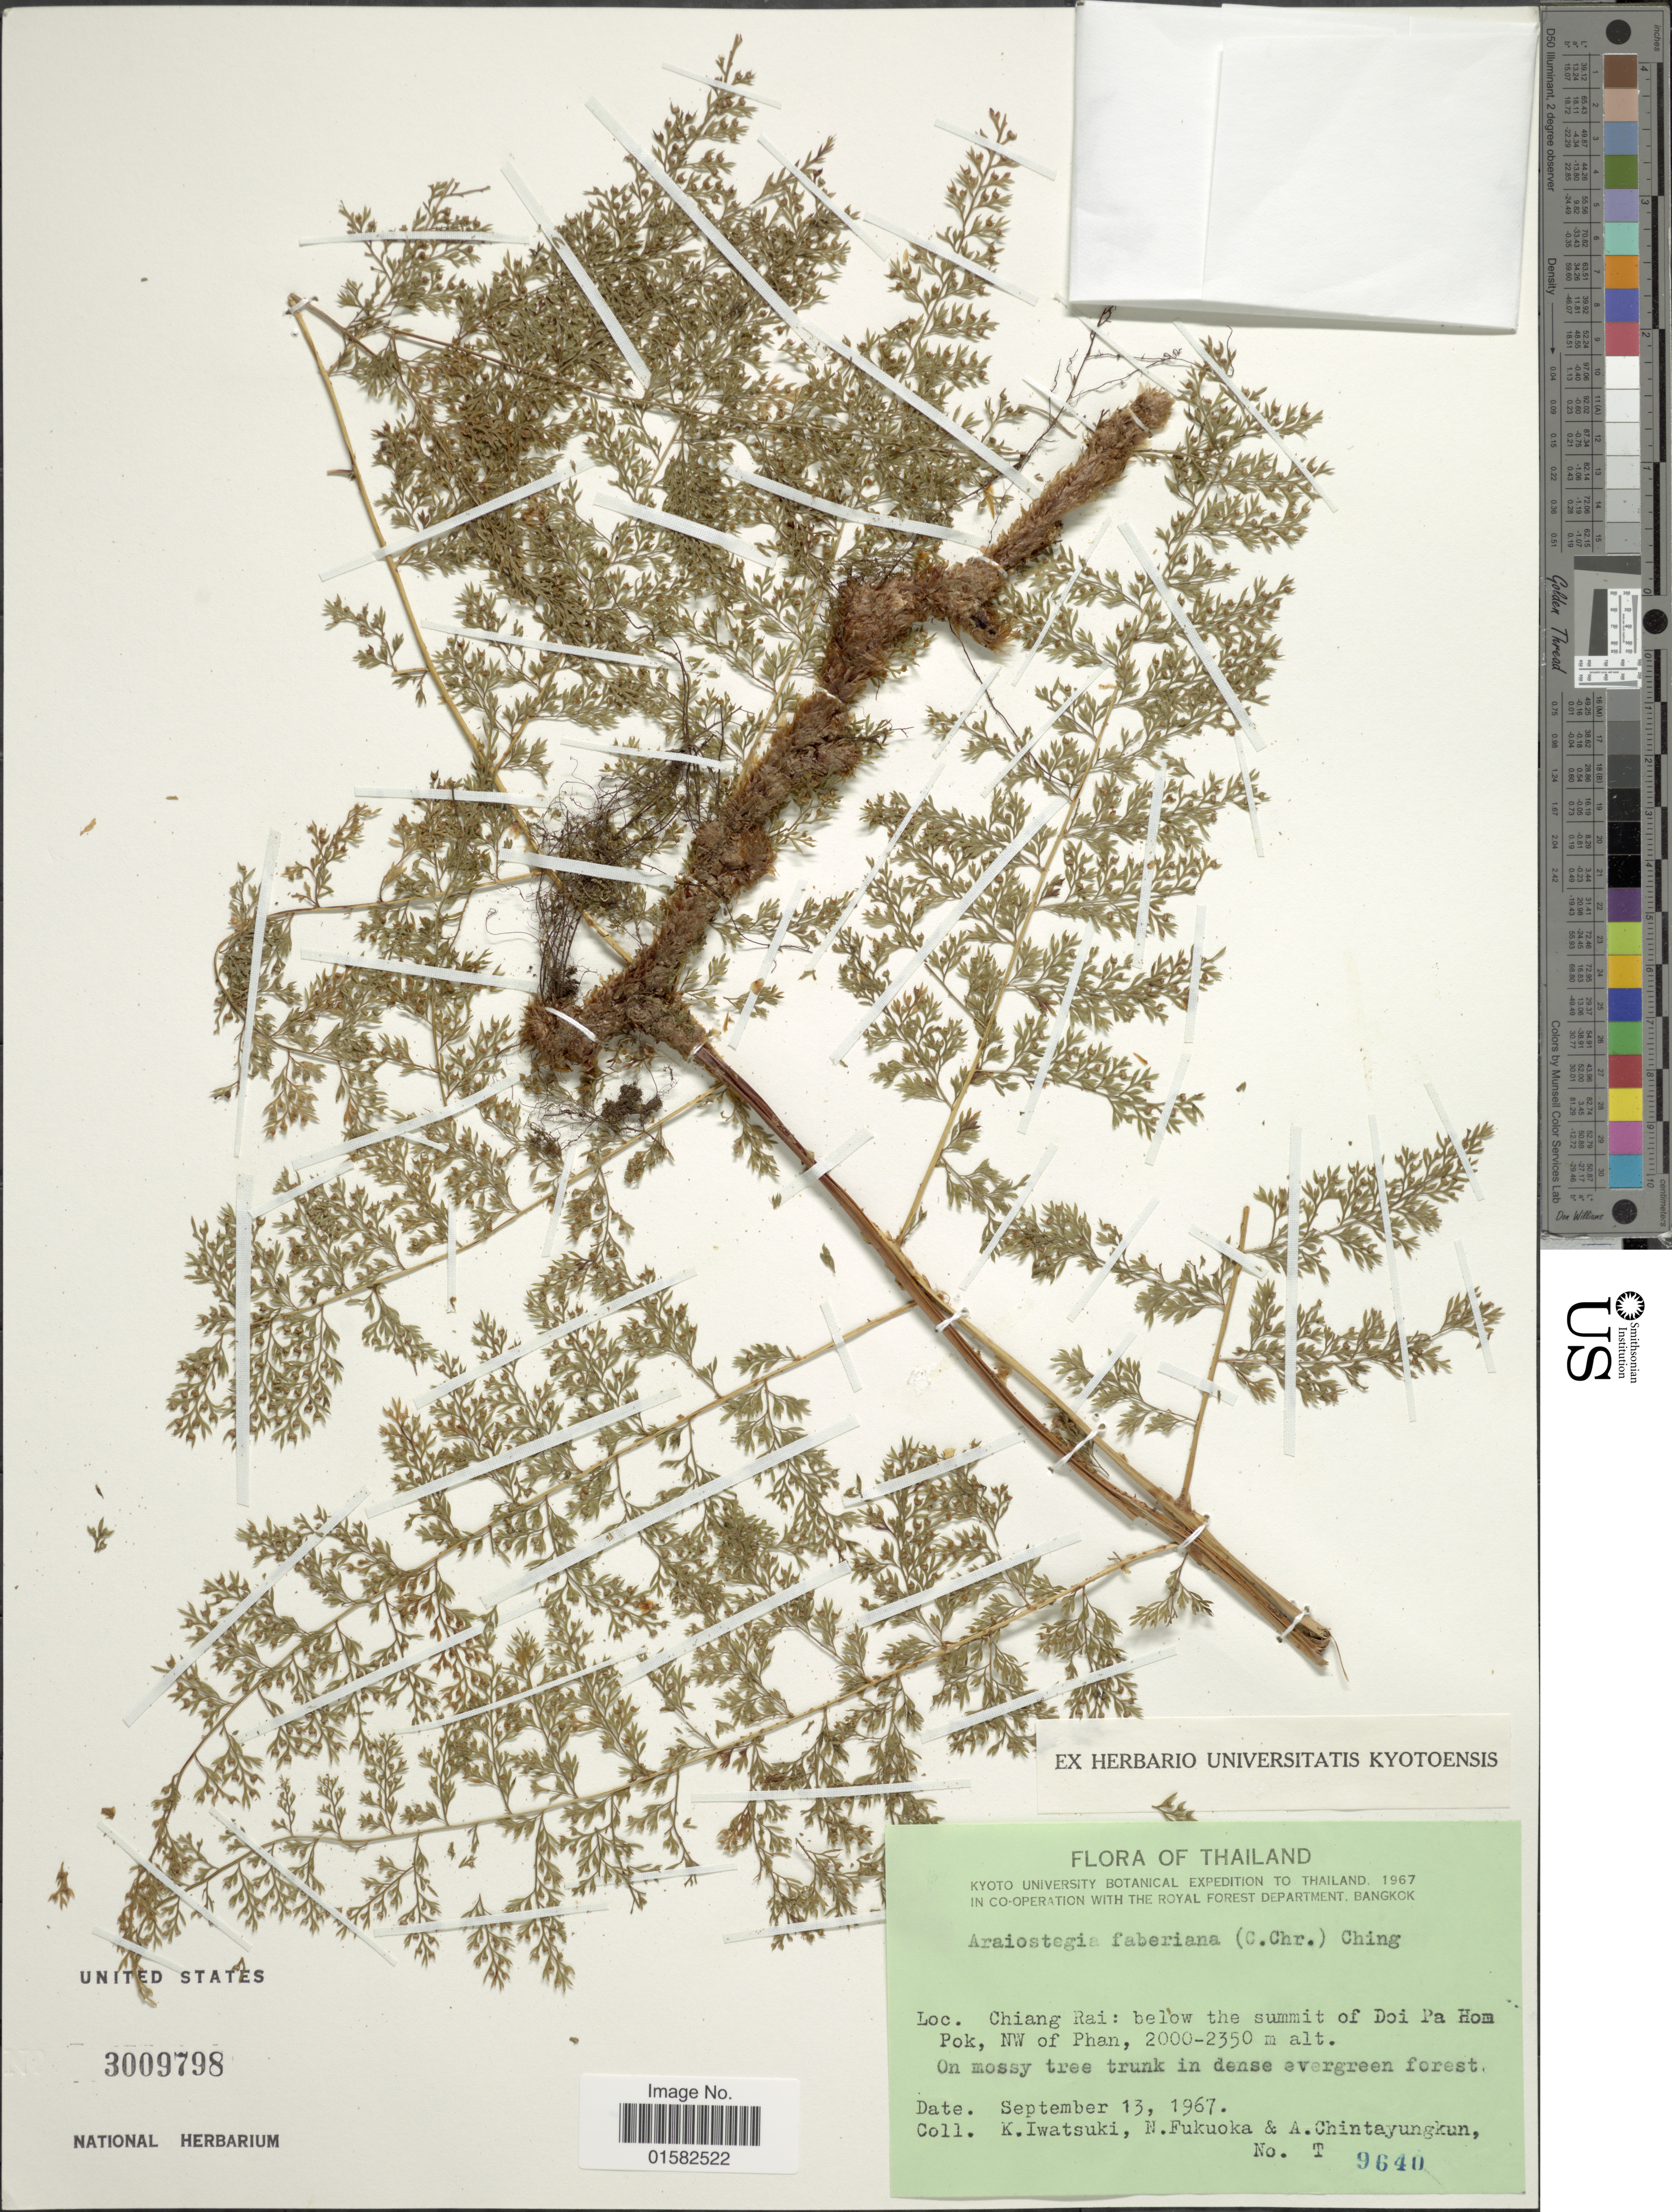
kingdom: Plantae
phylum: Tracheophyta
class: Polypodiopsida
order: Polypodiales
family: Davalliaceae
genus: Araiostegiella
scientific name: Araiostegiella faberiana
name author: (C. Chr.) M. Kato & Tsutsumi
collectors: K. Iwatsuki, N. Fukuoka & A. Chintayungkun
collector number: T 9640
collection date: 1967-09-13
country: Thailand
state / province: Chiang Rai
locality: Below the summit of Doi Pa Hom Pok, NW ofPhan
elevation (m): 2000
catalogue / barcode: US 3009798